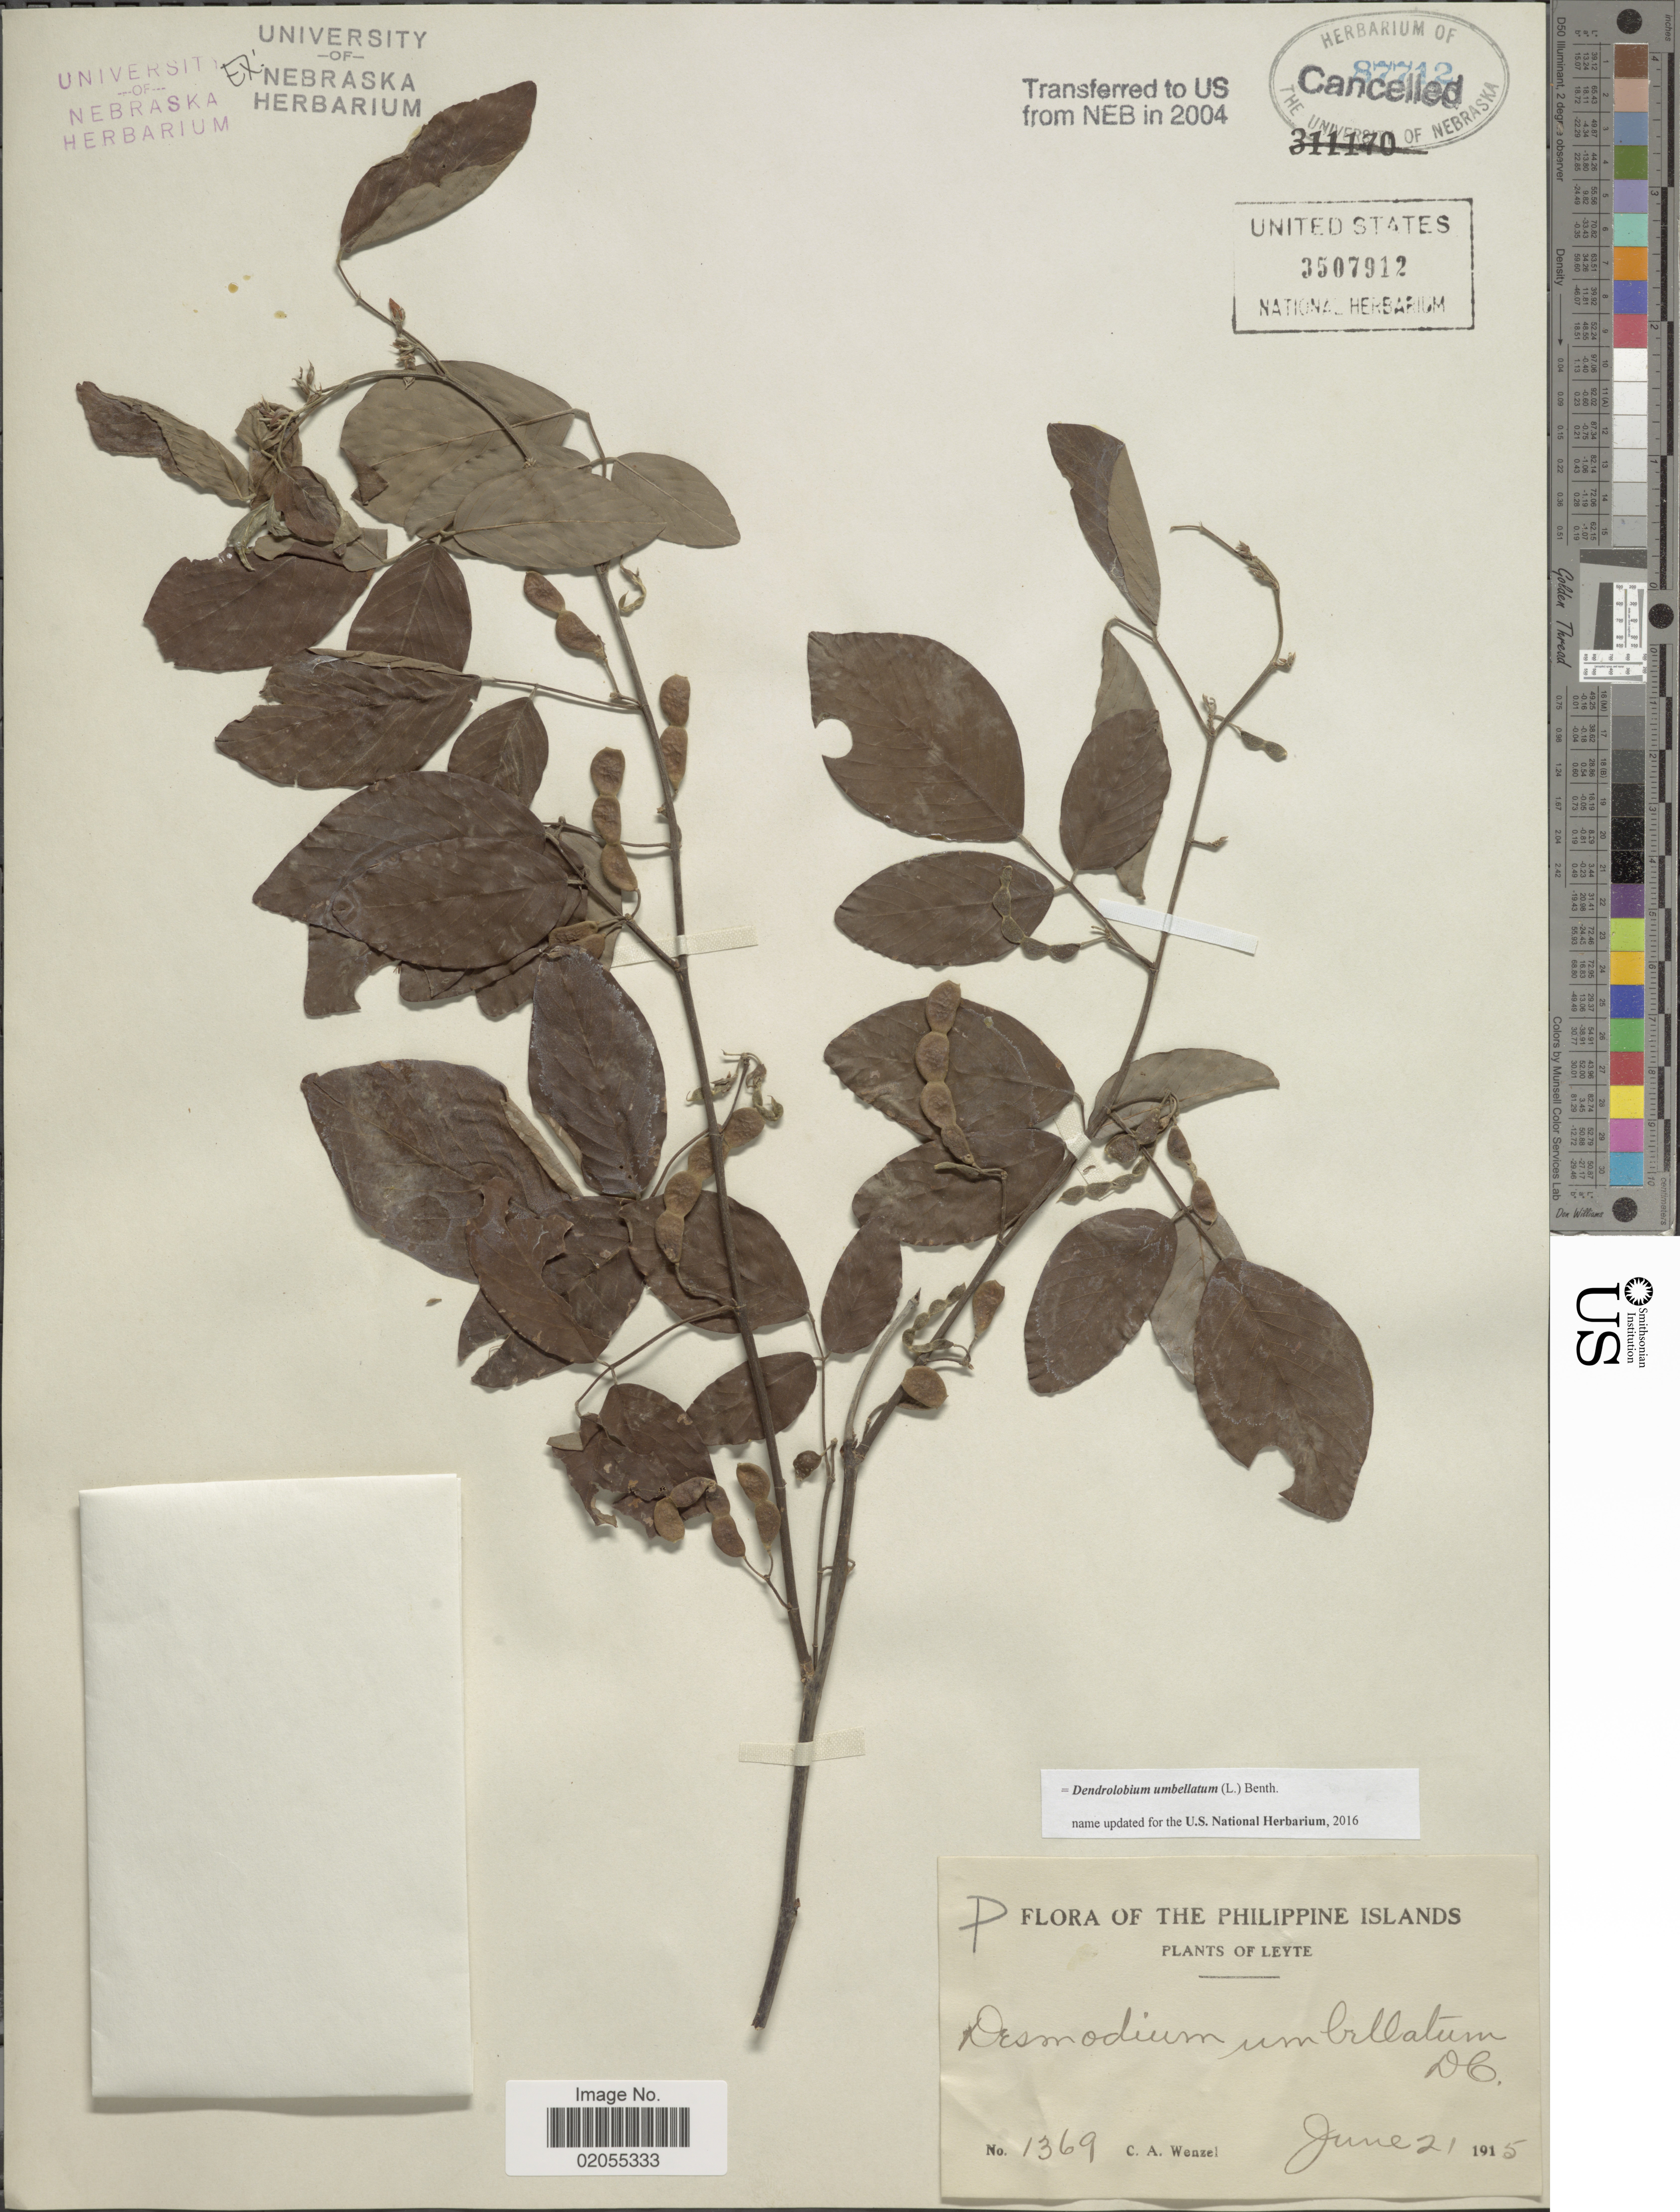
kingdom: Plantae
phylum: Tracheophyta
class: Magnoliopsida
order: Fabales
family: Fabaceae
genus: Dendrolobium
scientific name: Dendrolobium umbellatum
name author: (L.) Benth.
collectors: C. Wenzel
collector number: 1369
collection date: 1915-06-21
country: Philippines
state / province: Eastern Visayas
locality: Leyte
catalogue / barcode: US 3507912